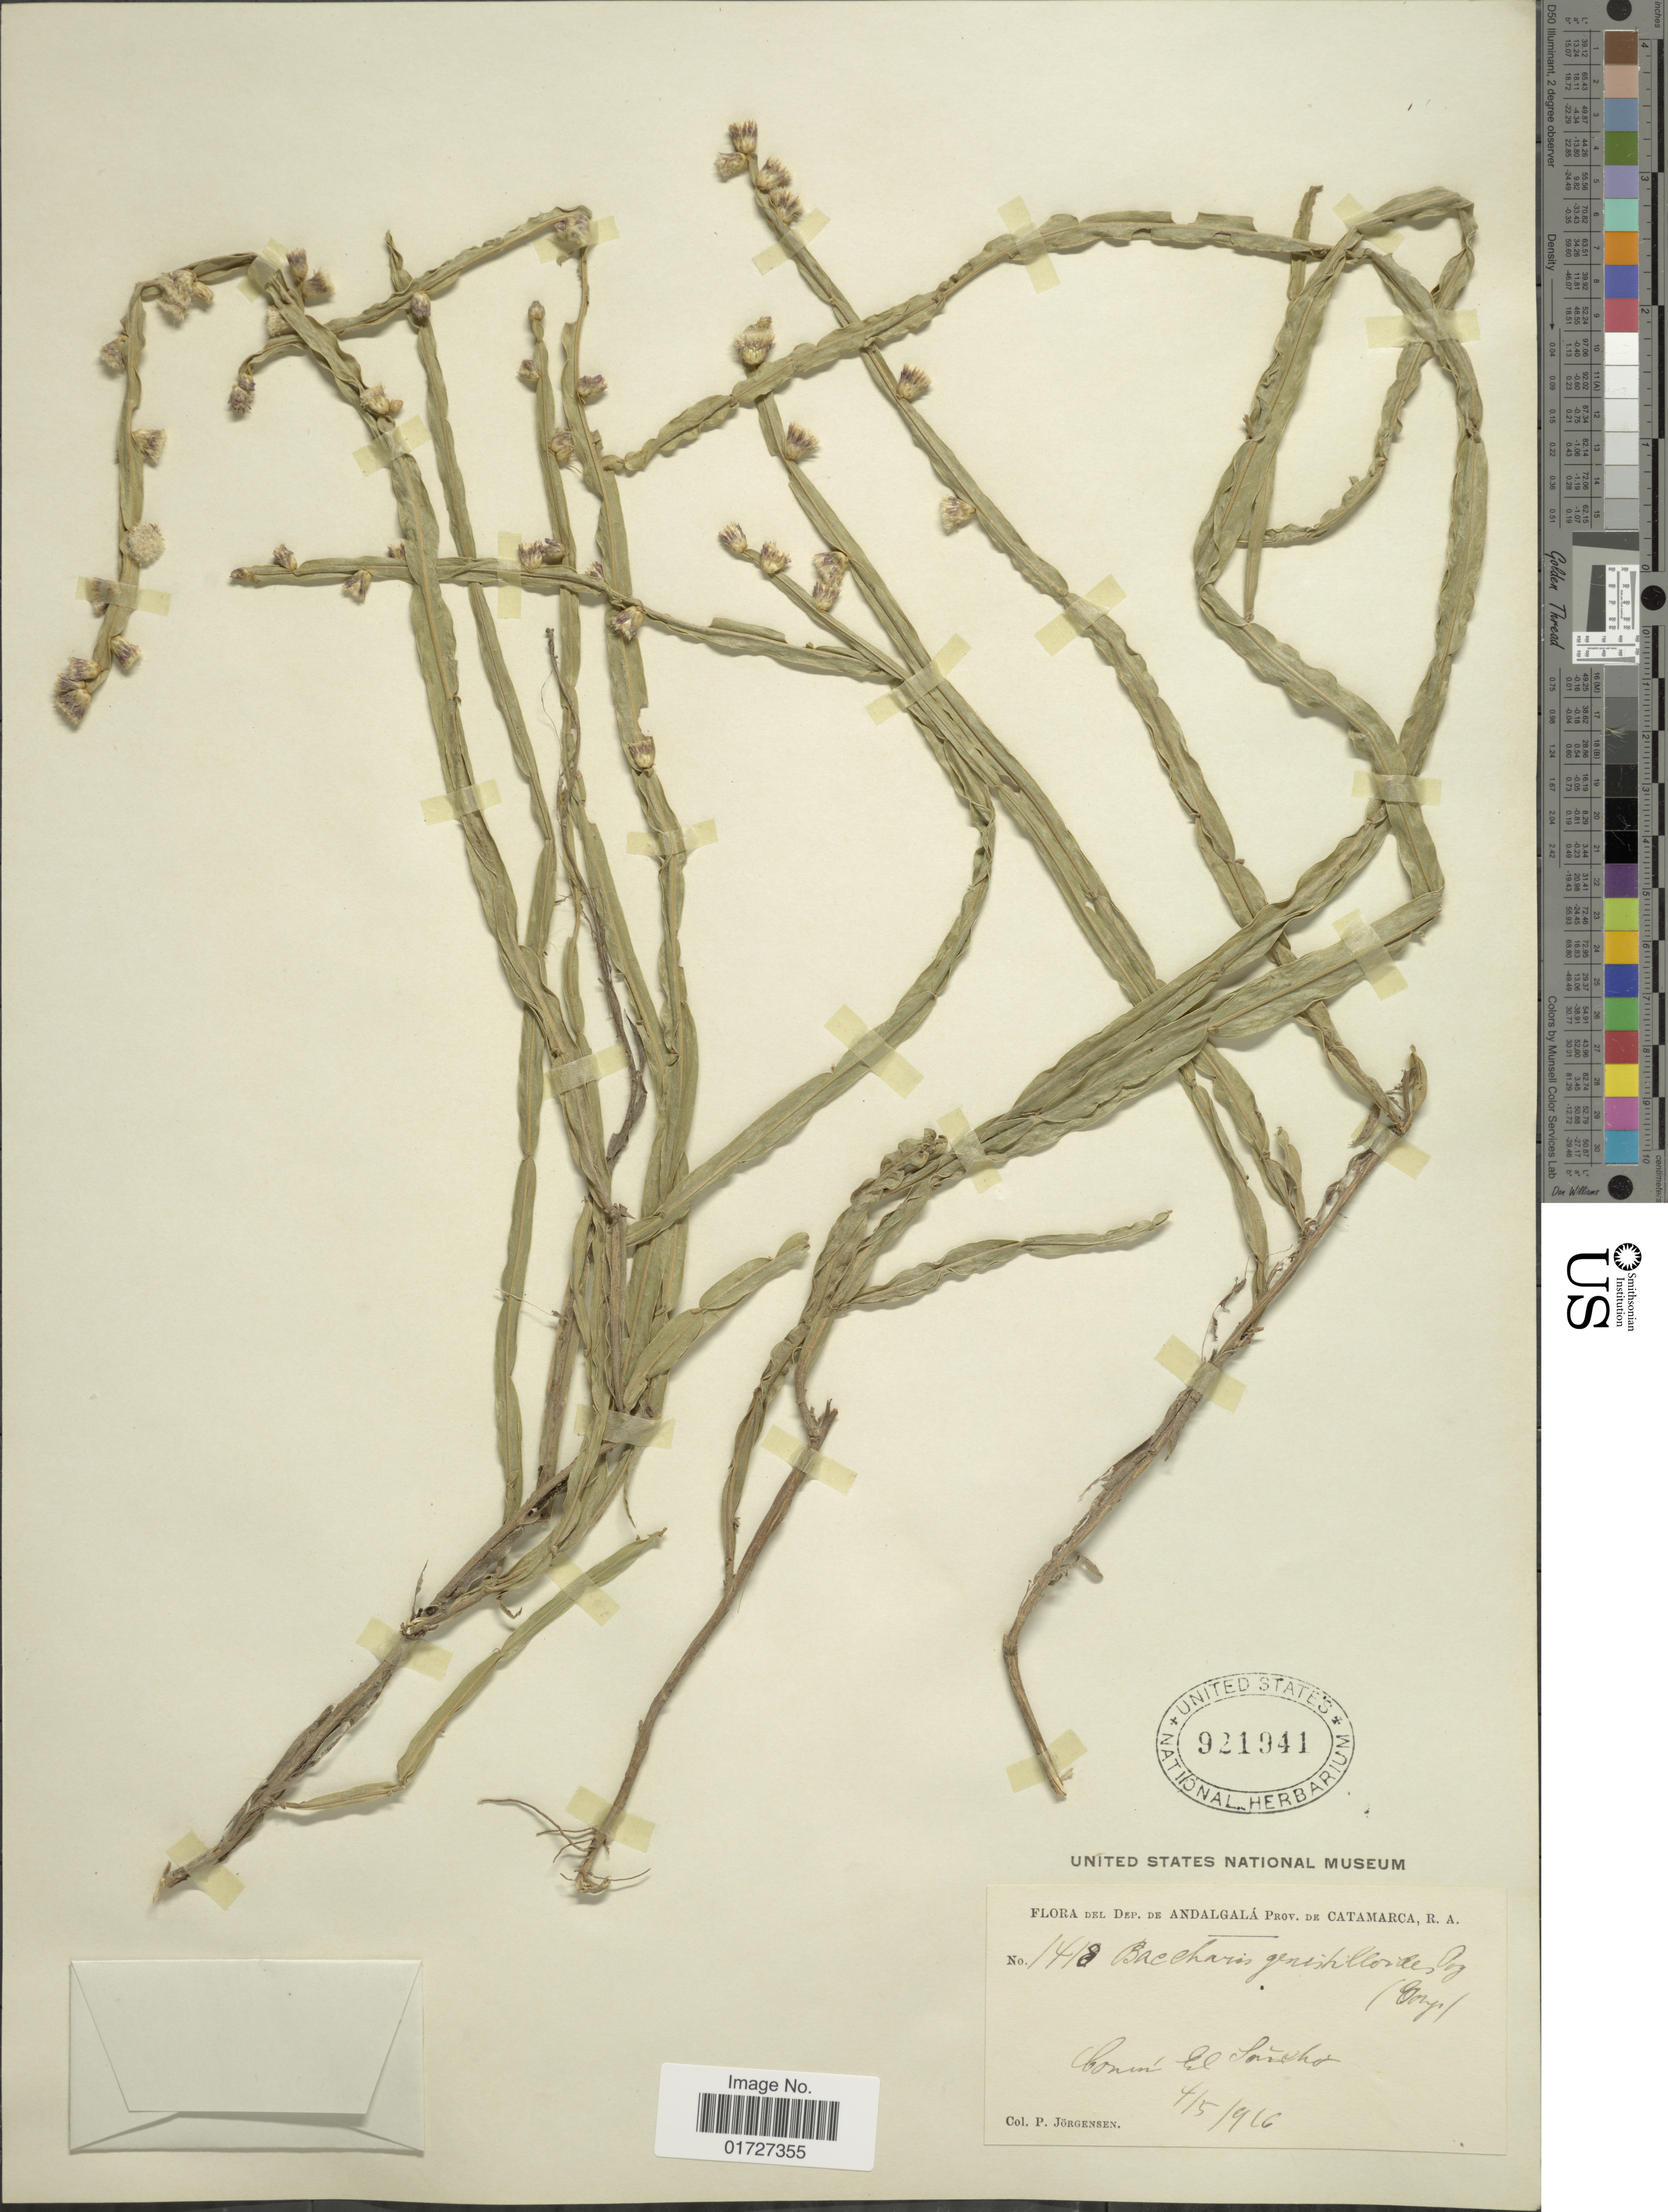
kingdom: Plantae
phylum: Tracheophyta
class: Magnoliopsida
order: Asterales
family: Asteraceae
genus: Baccharis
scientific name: Baccharis genistelloides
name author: (Lam.) Pers.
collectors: P. Jörgensen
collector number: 1418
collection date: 1916-05-04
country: Argentina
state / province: Catamarca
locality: Dep. de Andalgala, El Saicho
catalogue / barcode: US 921941